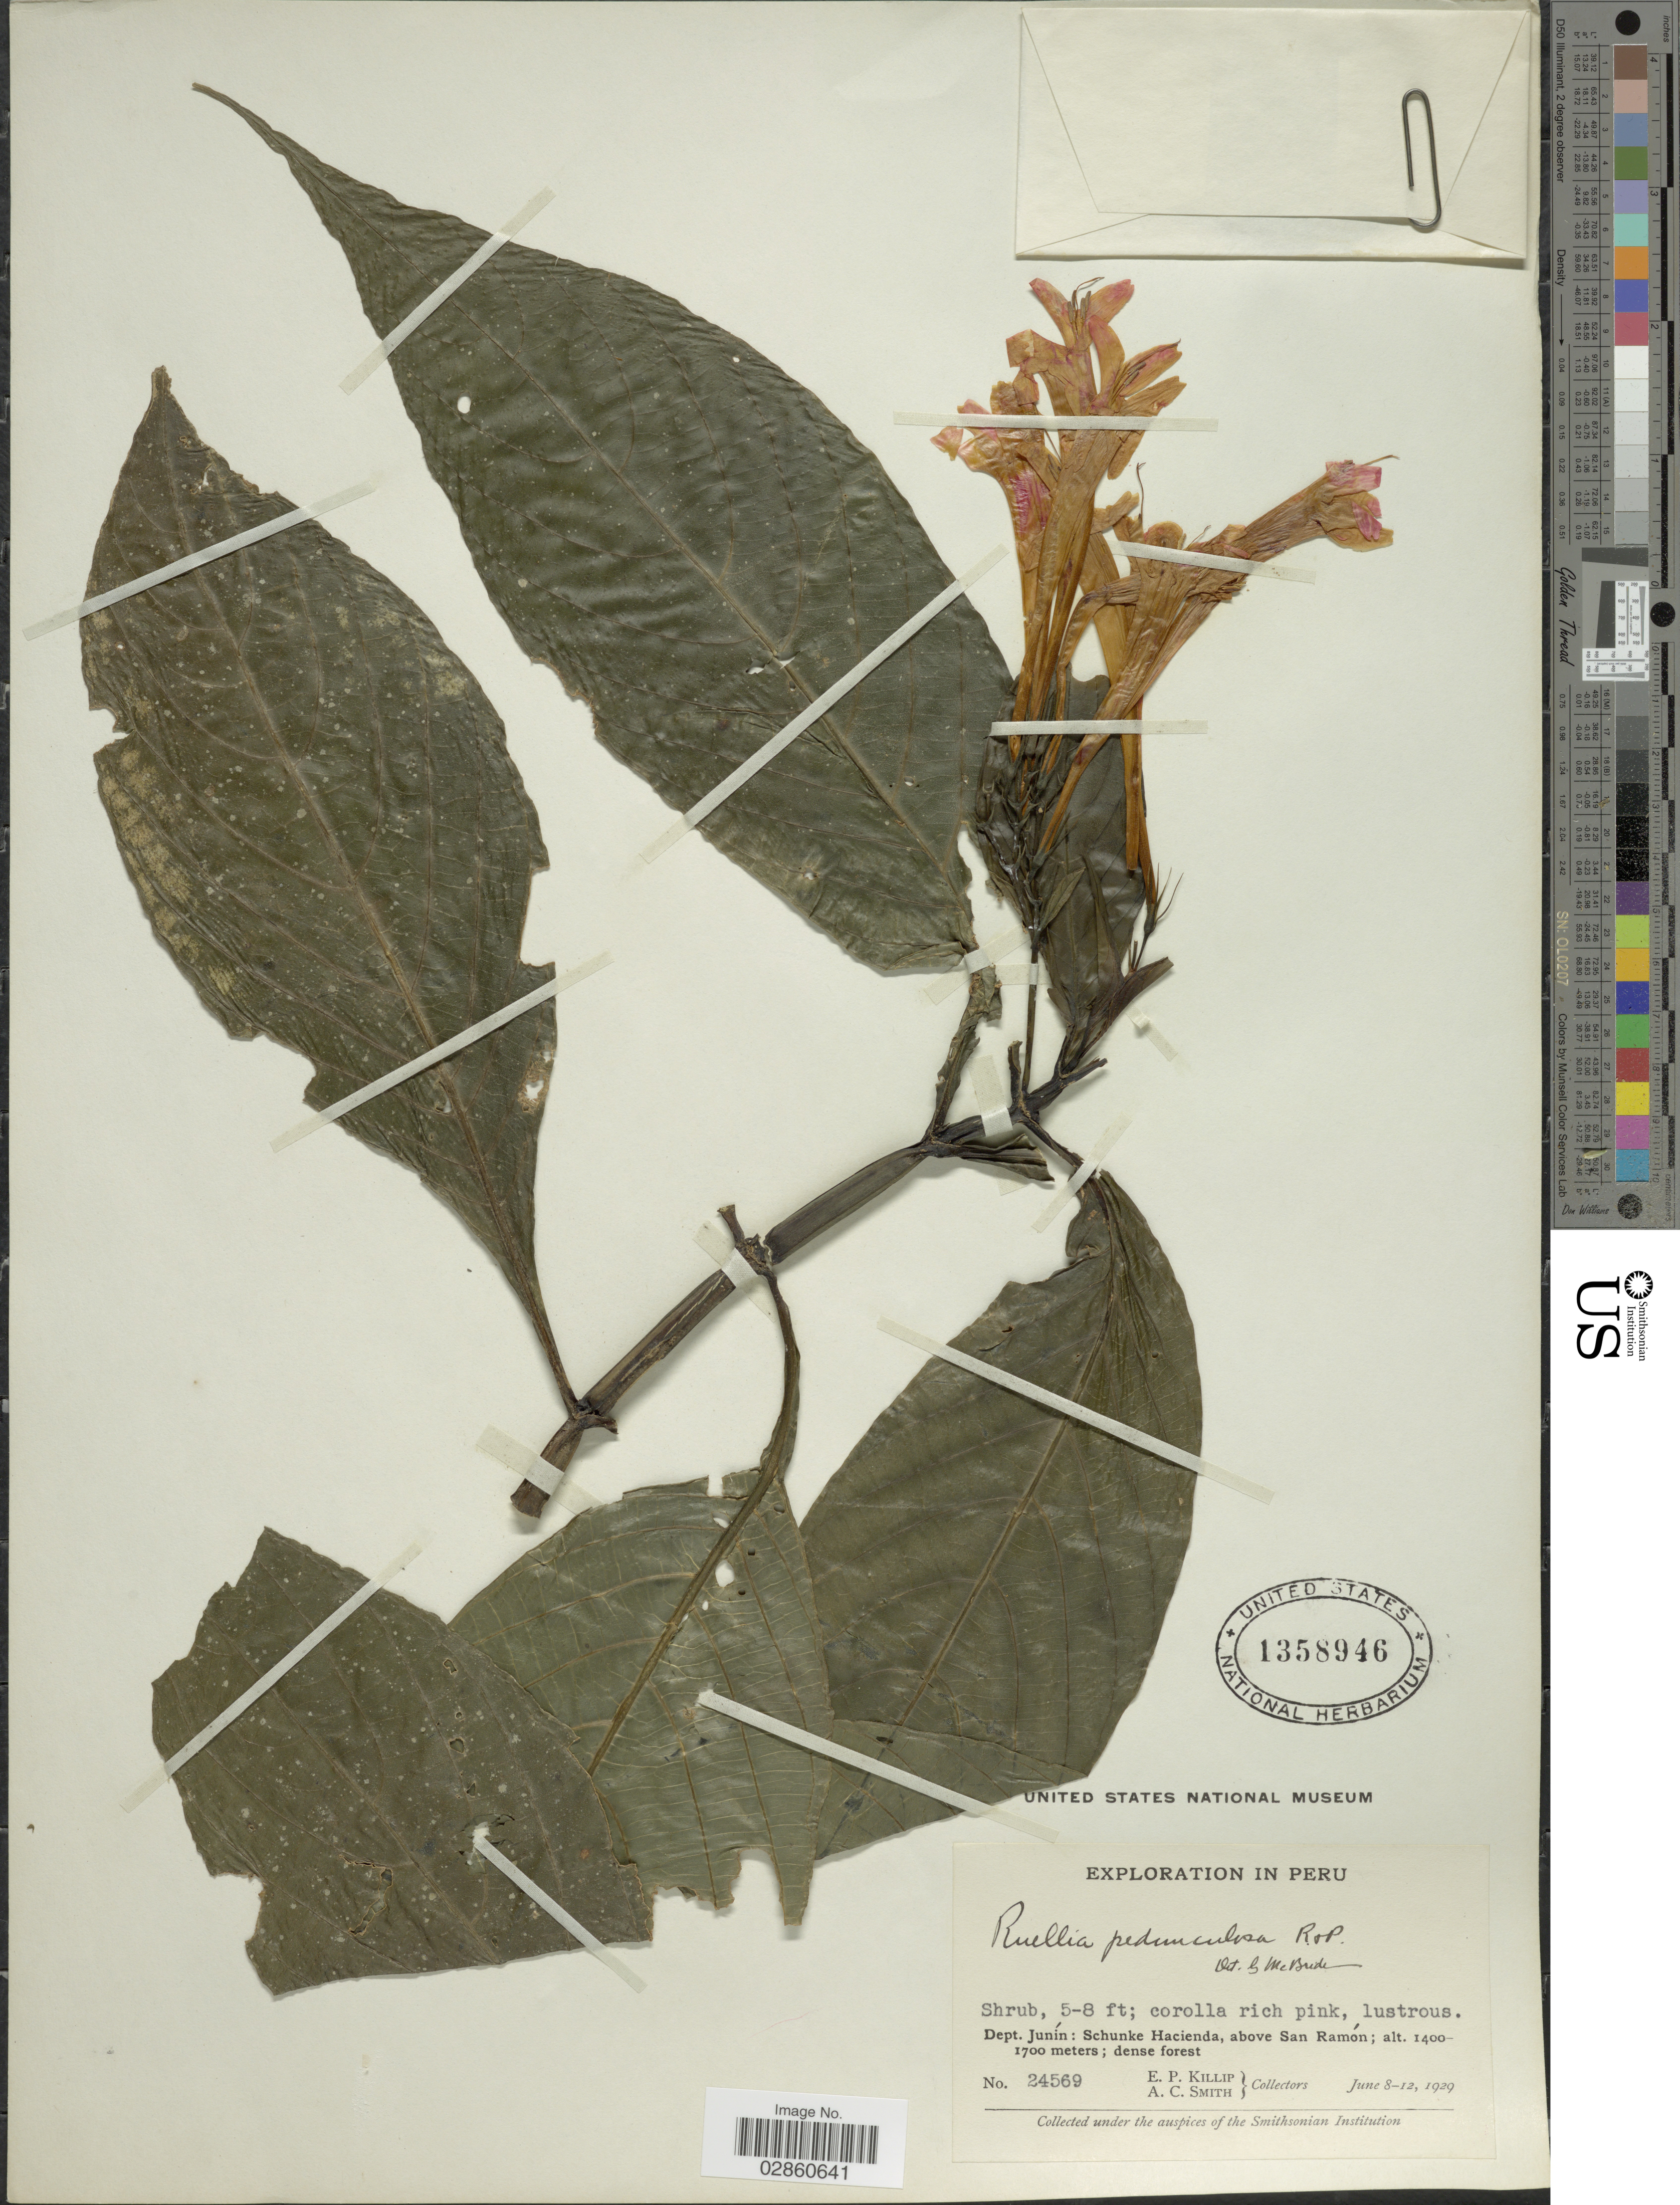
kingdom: Plantae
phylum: Tracheophyta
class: Magnoliopsida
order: Lamiales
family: Acanthaceae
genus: Ruellia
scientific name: Ruellia haenkeana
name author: (Nees) Wassh.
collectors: E. P. Killip & A. C. Smith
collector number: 24569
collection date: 1929-06-08/1929-06-12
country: Peru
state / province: Junín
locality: Dept. Junín: Schunke Hacienda, above San Ramón.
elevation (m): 1400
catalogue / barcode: US 1358946